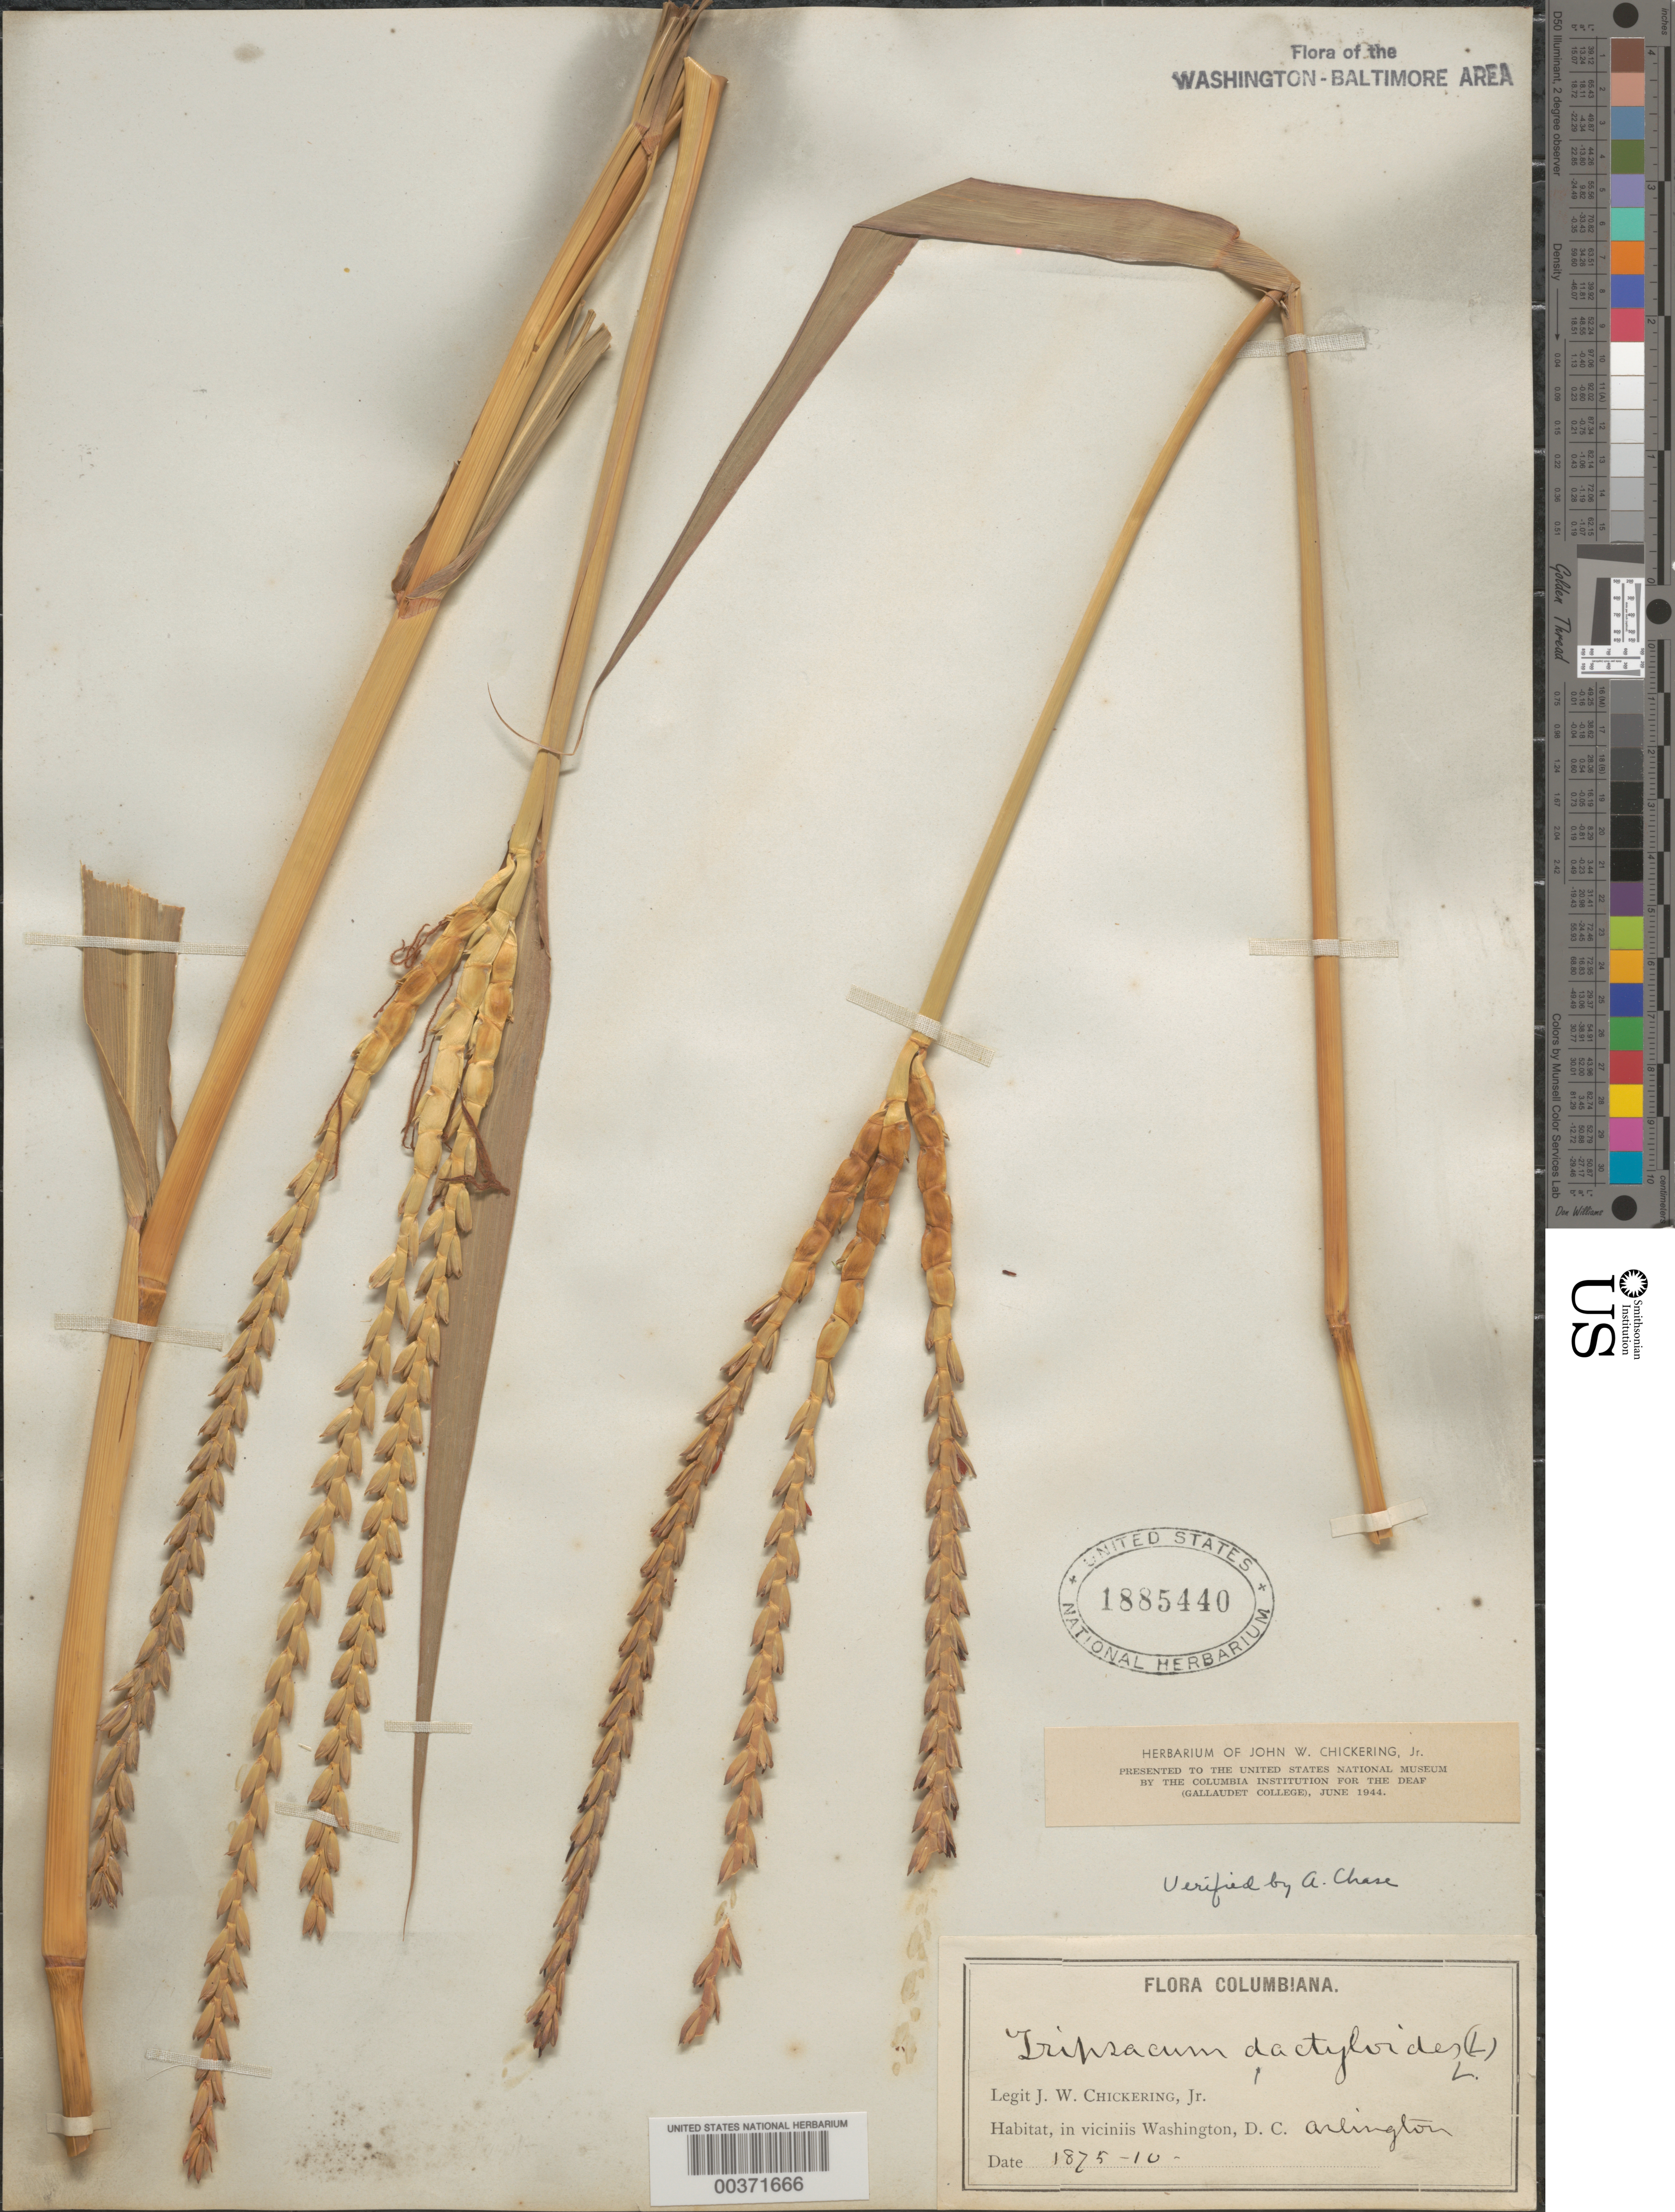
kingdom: Plantae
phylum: Tracheophyta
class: Liliopsida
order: Poales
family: Poaceae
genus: Tripsacum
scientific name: Tripsacum dactyloides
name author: (L.) L.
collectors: J. W. Chickering Jr.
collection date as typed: Oct 1875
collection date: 1875-10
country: United States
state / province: Virginia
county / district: Arlington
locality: Arlington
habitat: Woods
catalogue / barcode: US 1885440